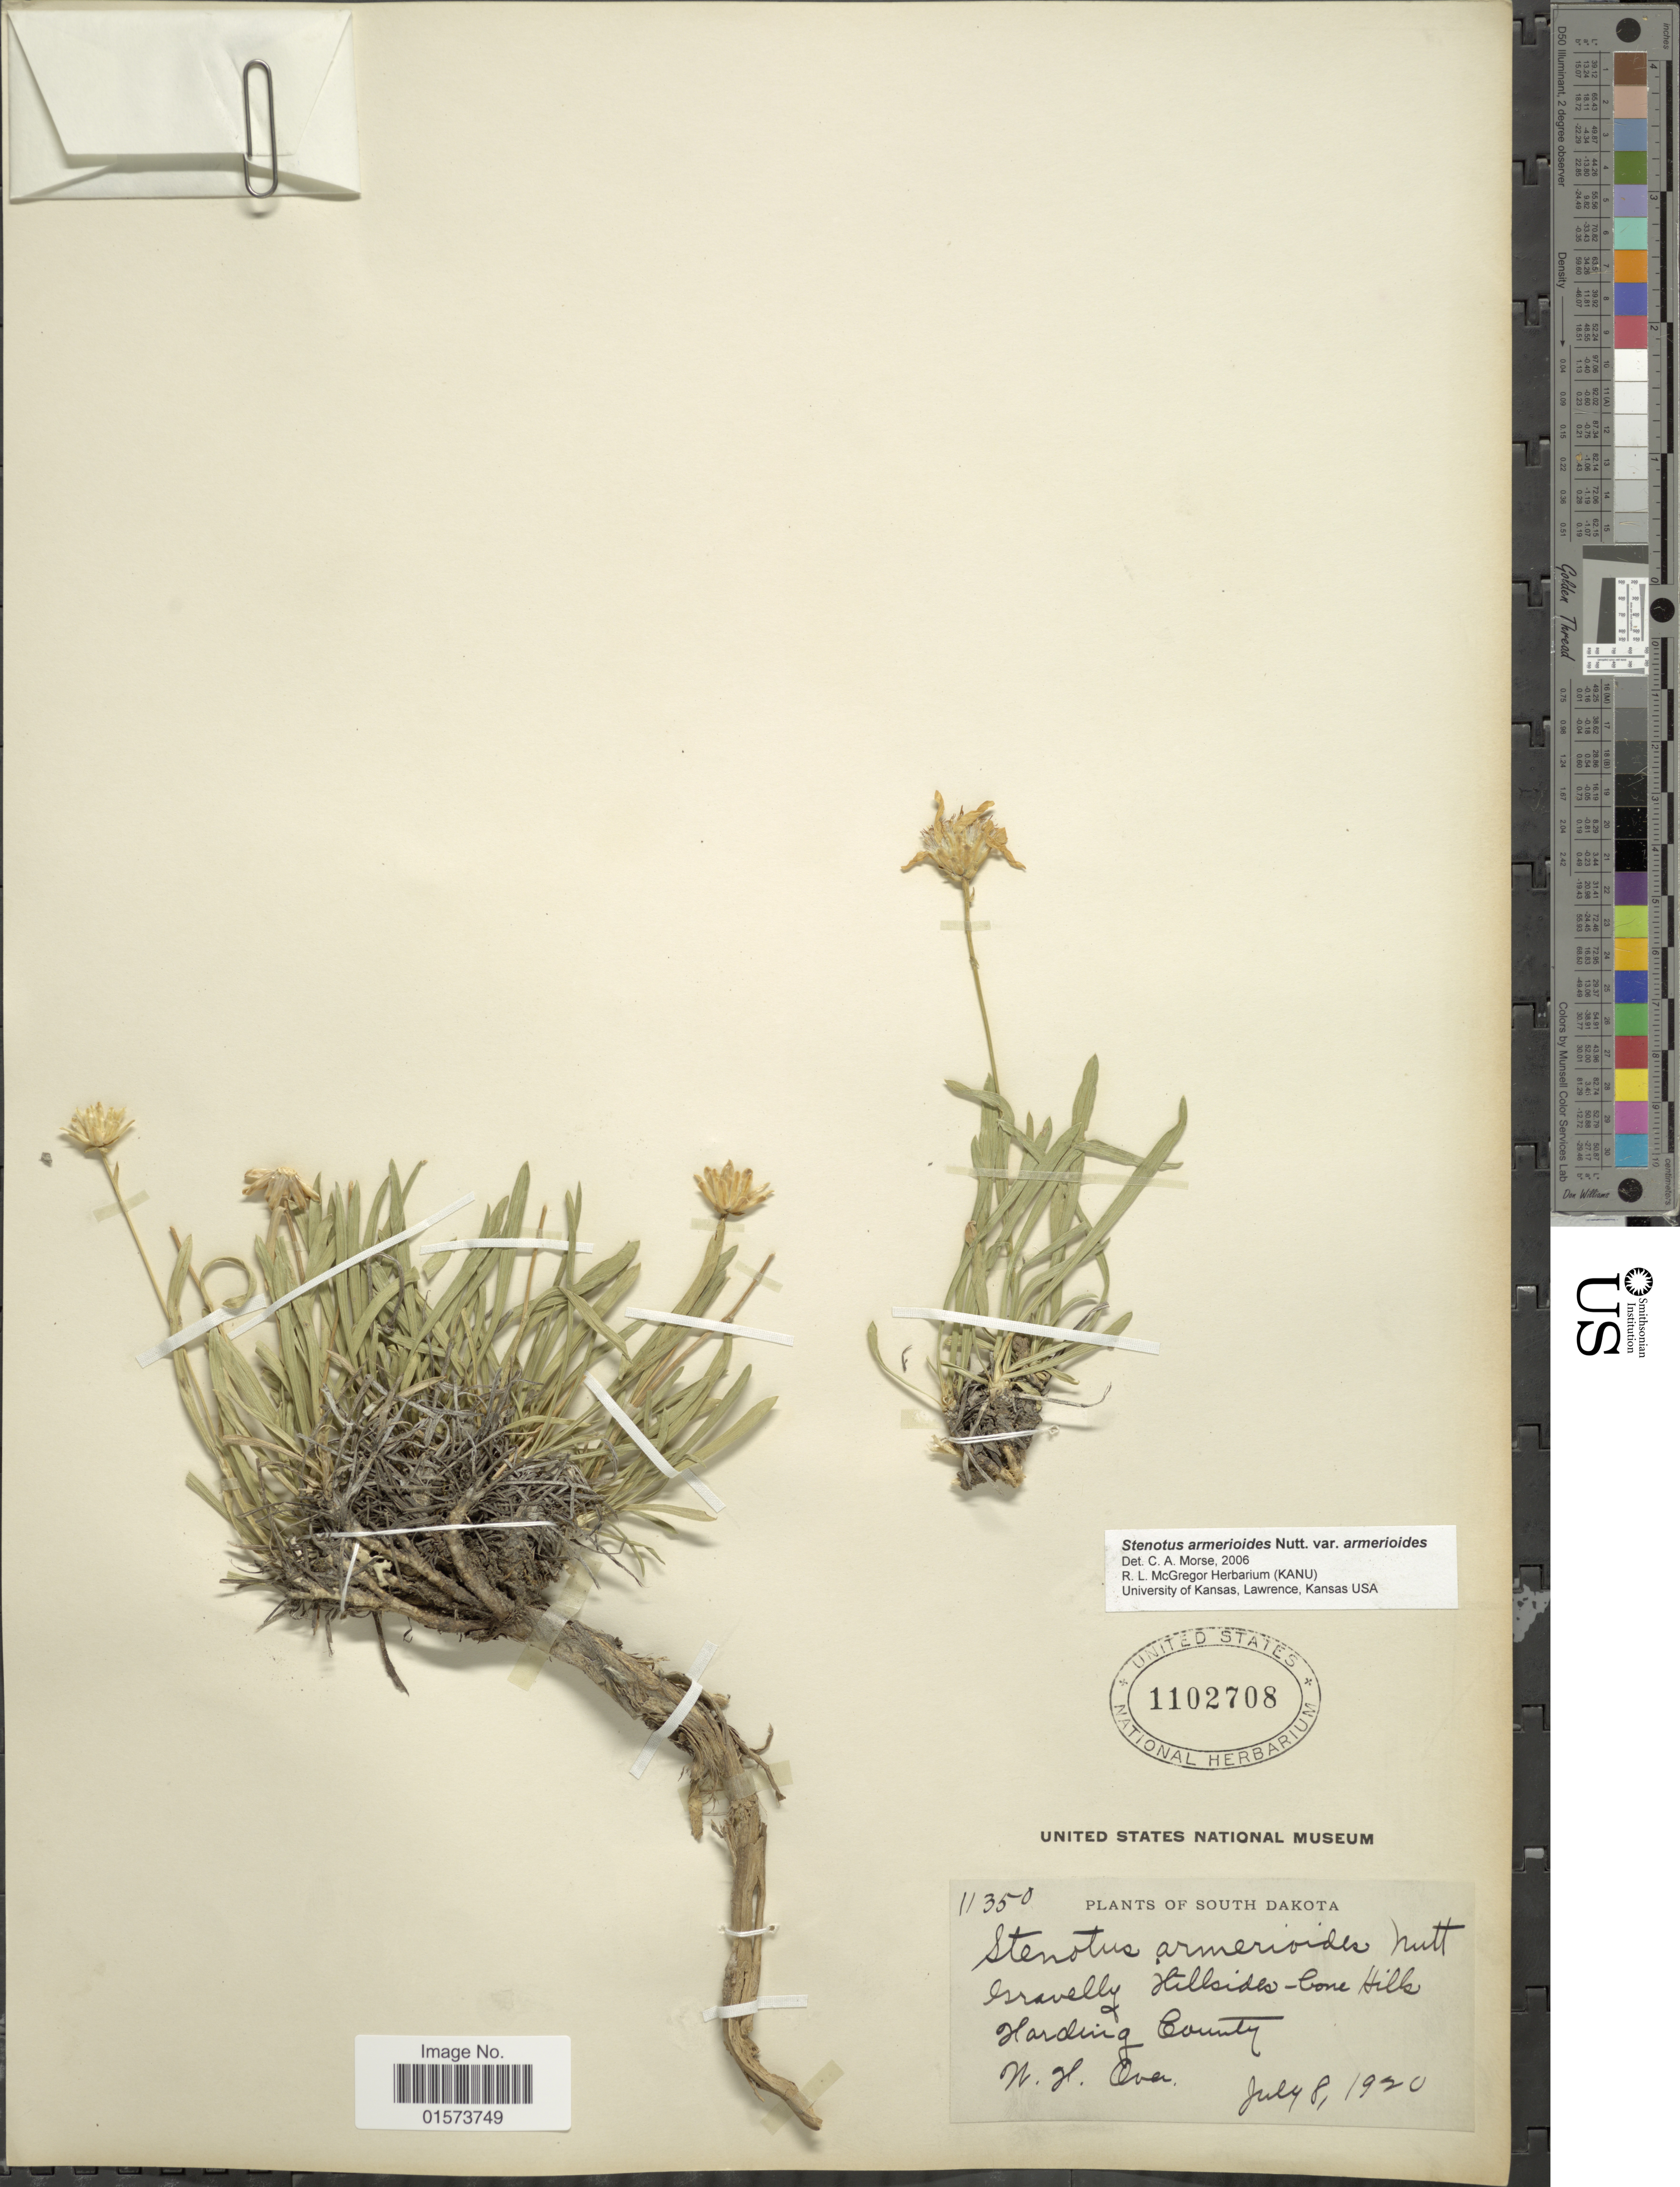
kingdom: Plantae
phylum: Tracheophyta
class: Magnoliopsida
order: Asterales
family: Asteraceae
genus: Stenotus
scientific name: Stenotus armerioides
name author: Nutt.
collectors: W. Over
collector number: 11350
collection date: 1920-07-08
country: United States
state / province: South Dakota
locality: Gravelly Hillsides-Cone Hills, Harding County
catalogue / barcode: US 1102708